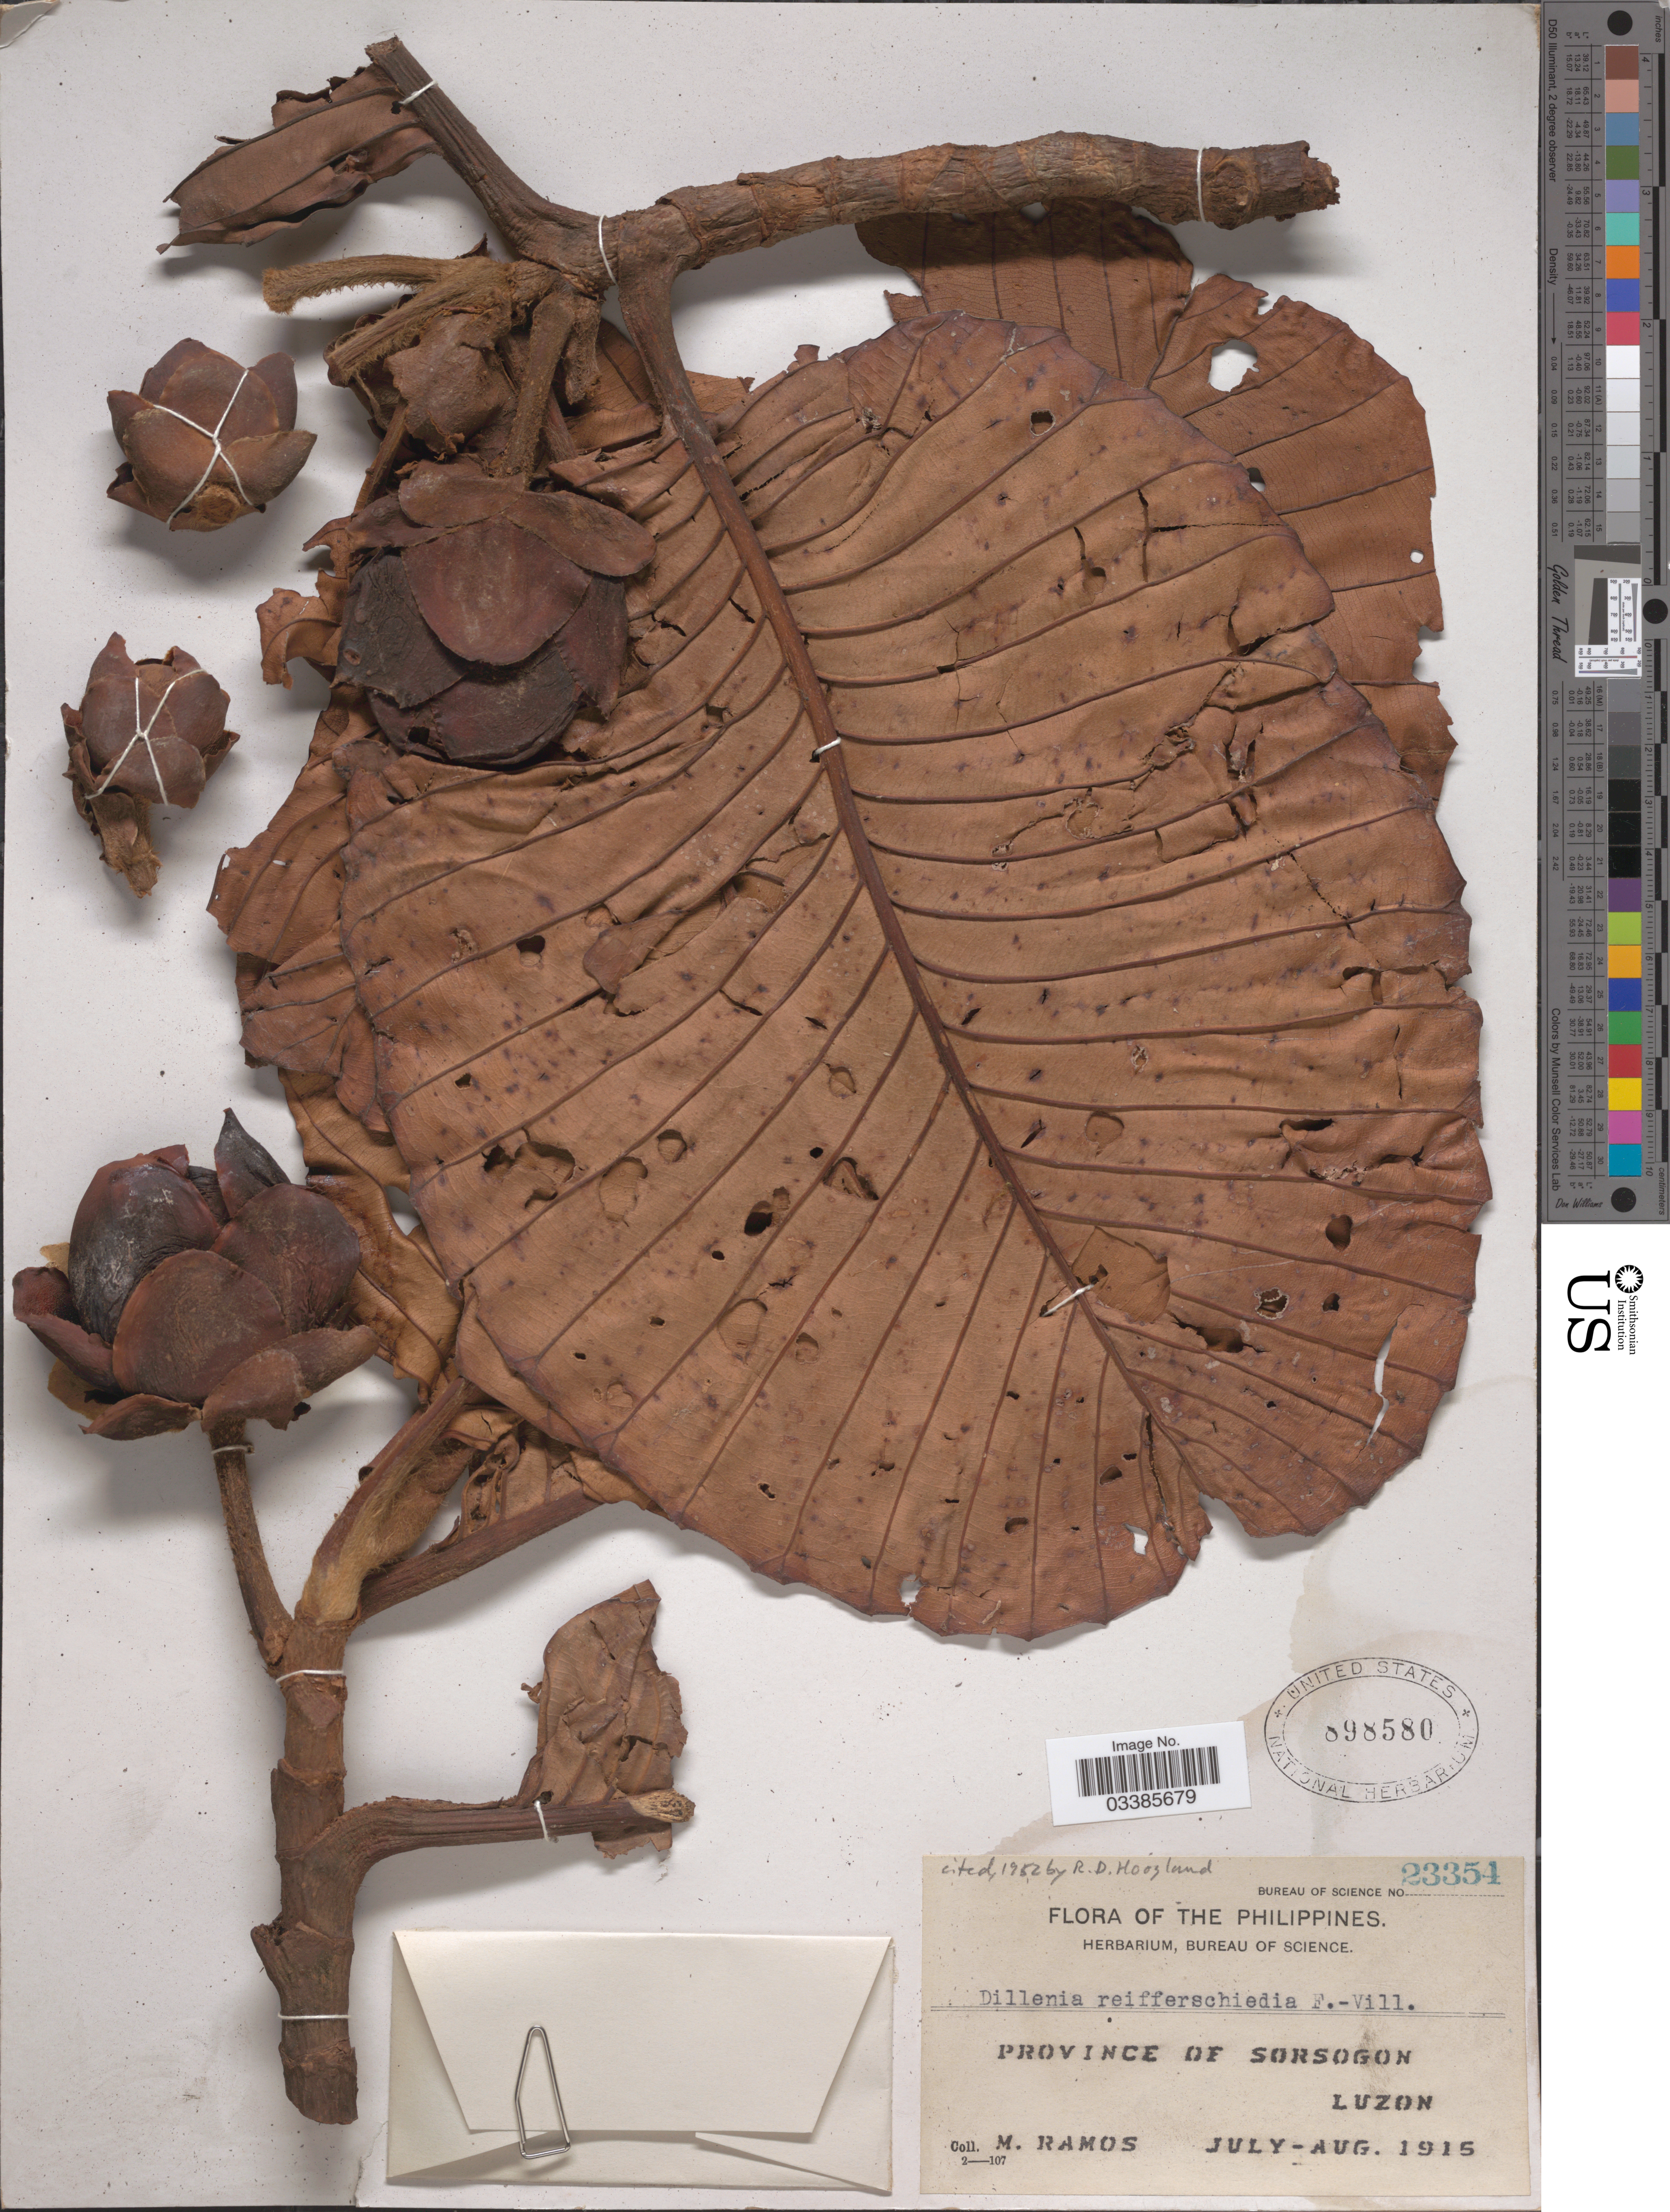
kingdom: Plantae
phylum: Tracheophyta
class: Magnoliopsida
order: Dilleniales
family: Dilleniaceae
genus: Dillenia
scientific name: Dillenia reifferscheidia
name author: Fern.-Vill.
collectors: M. Ramos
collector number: Bureau of Science 23354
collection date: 1915-07/1915-08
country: Philippines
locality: Province of Sorsogon. Luzon.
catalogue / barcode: US 898580